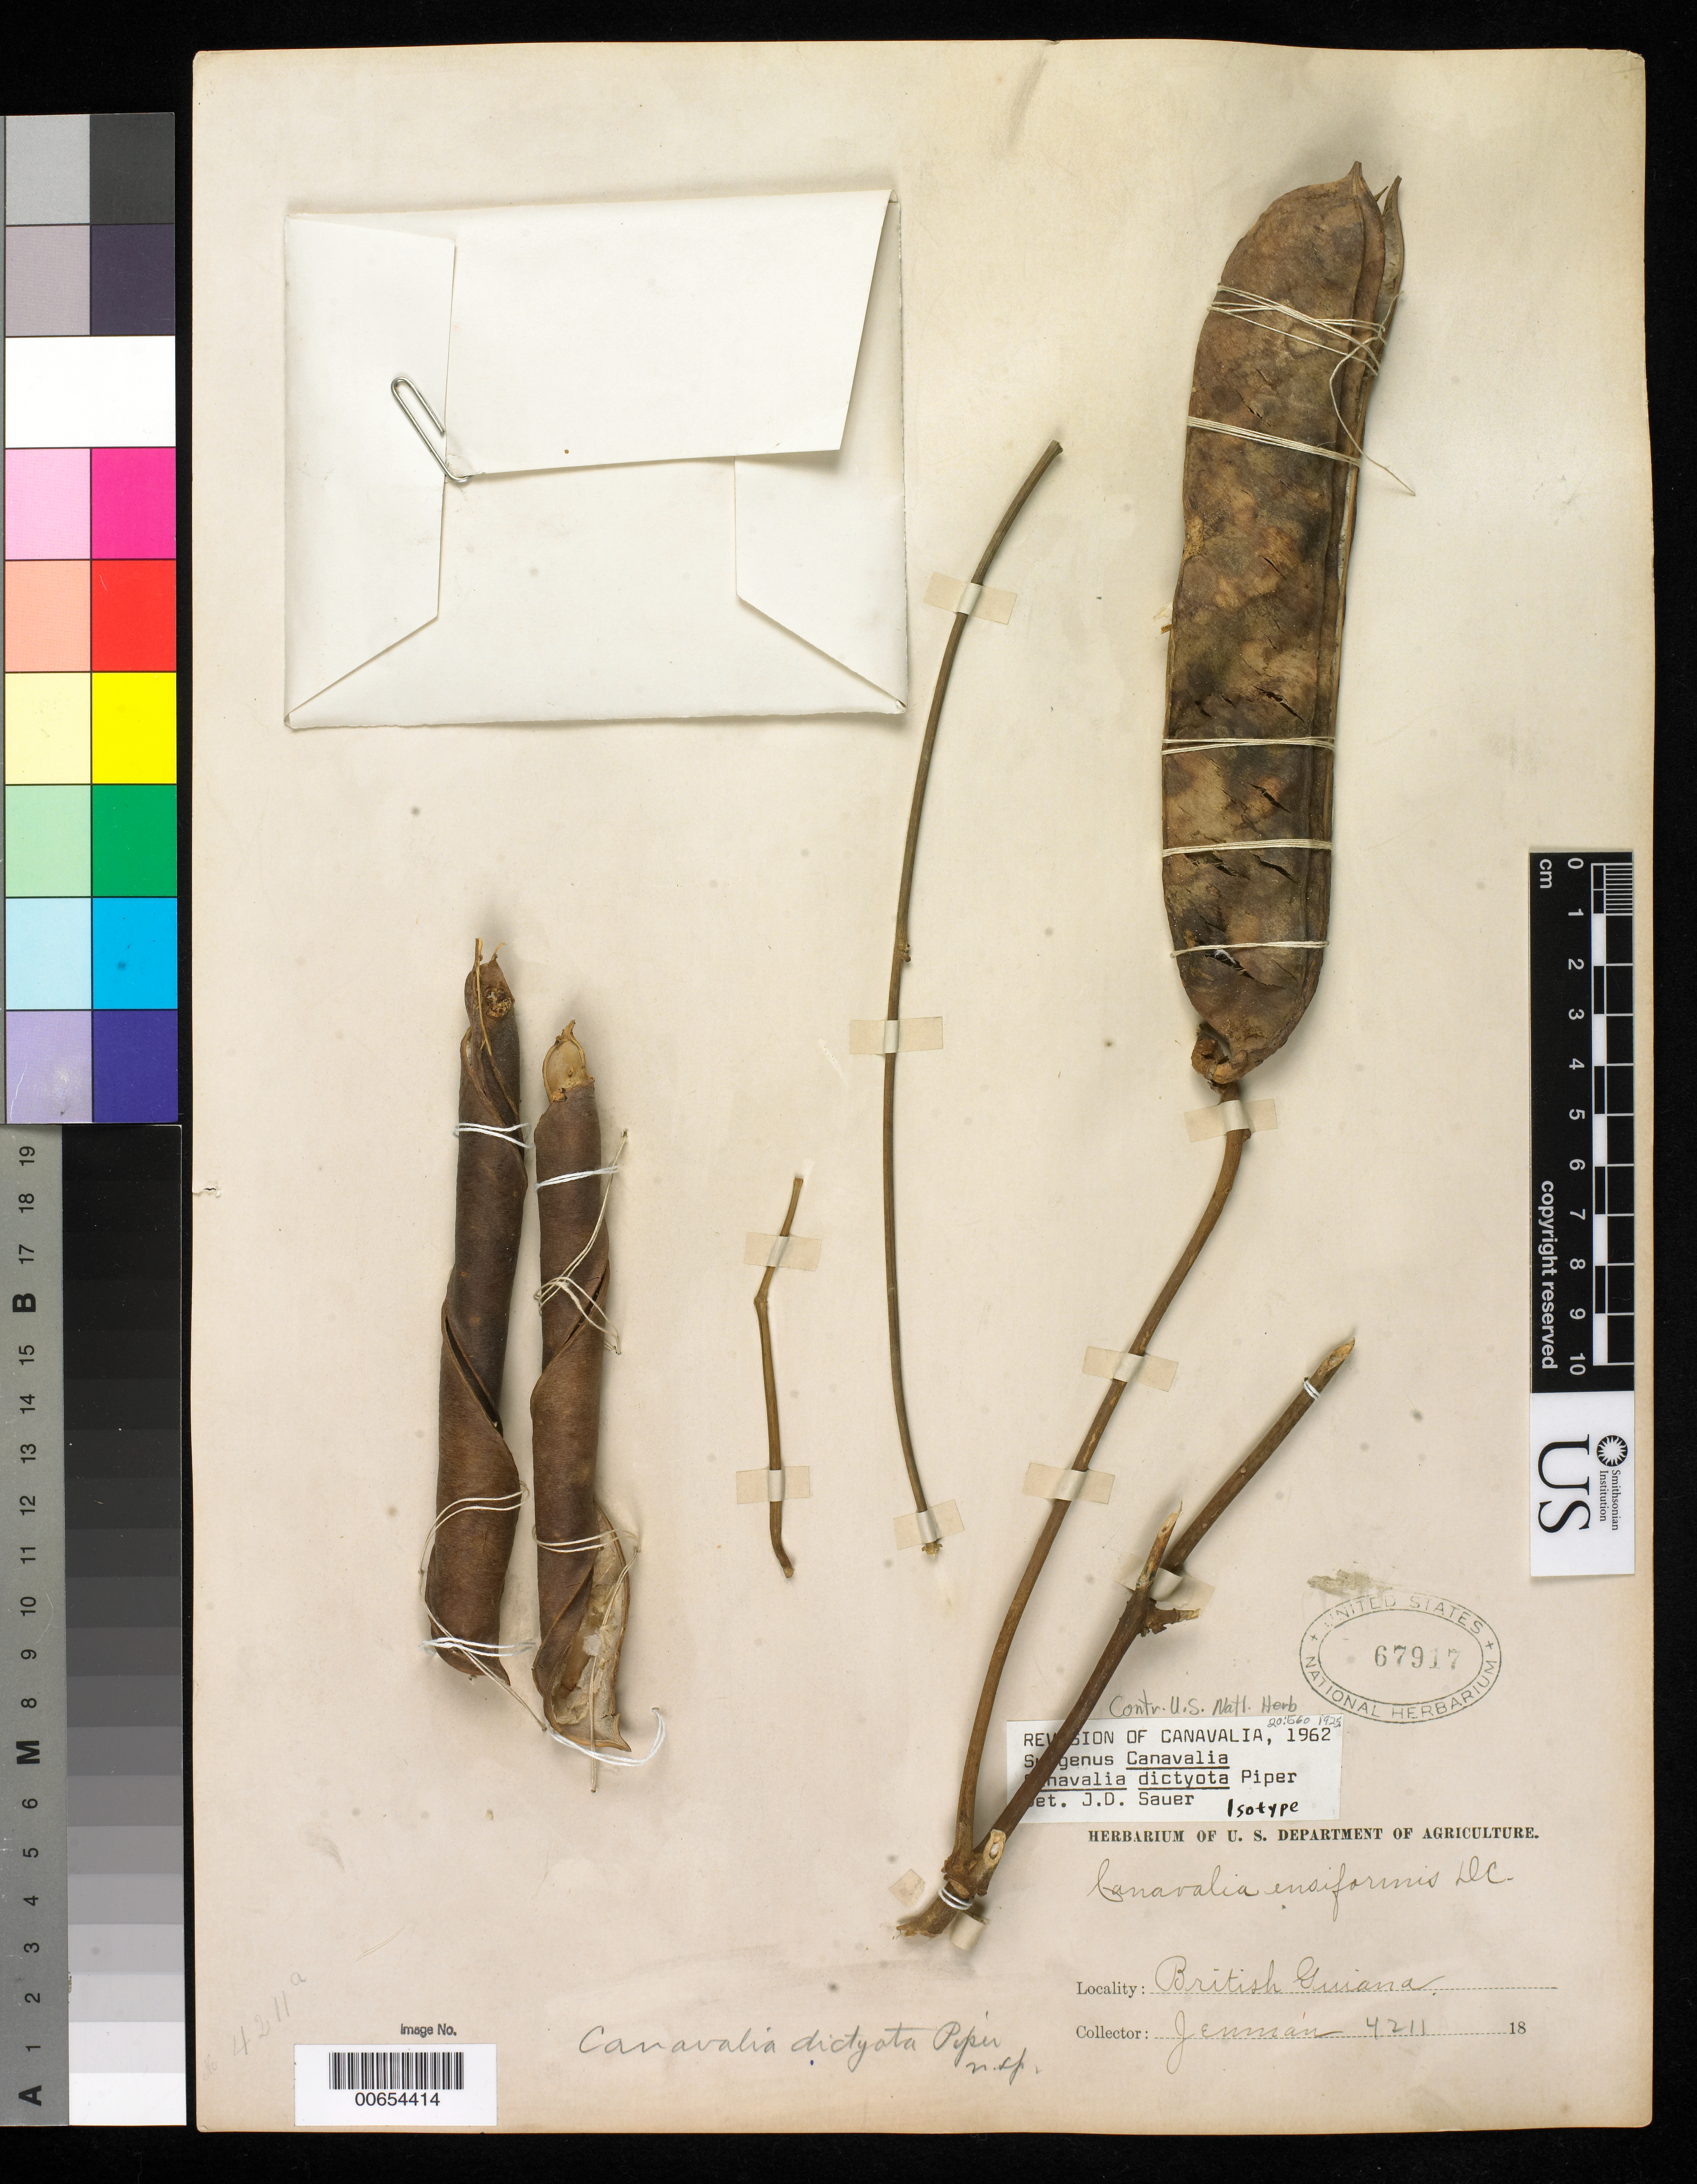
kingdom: Plantae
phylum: Tracheophyta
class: Magnoliopsida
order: Fabales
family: Fabaceae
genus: Canavalia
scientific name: Canavalia dictyota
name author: Piper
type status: Isotype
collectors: G. S. Jenman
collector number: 4211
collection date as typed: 18--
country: Guyana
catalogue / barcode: US 67917